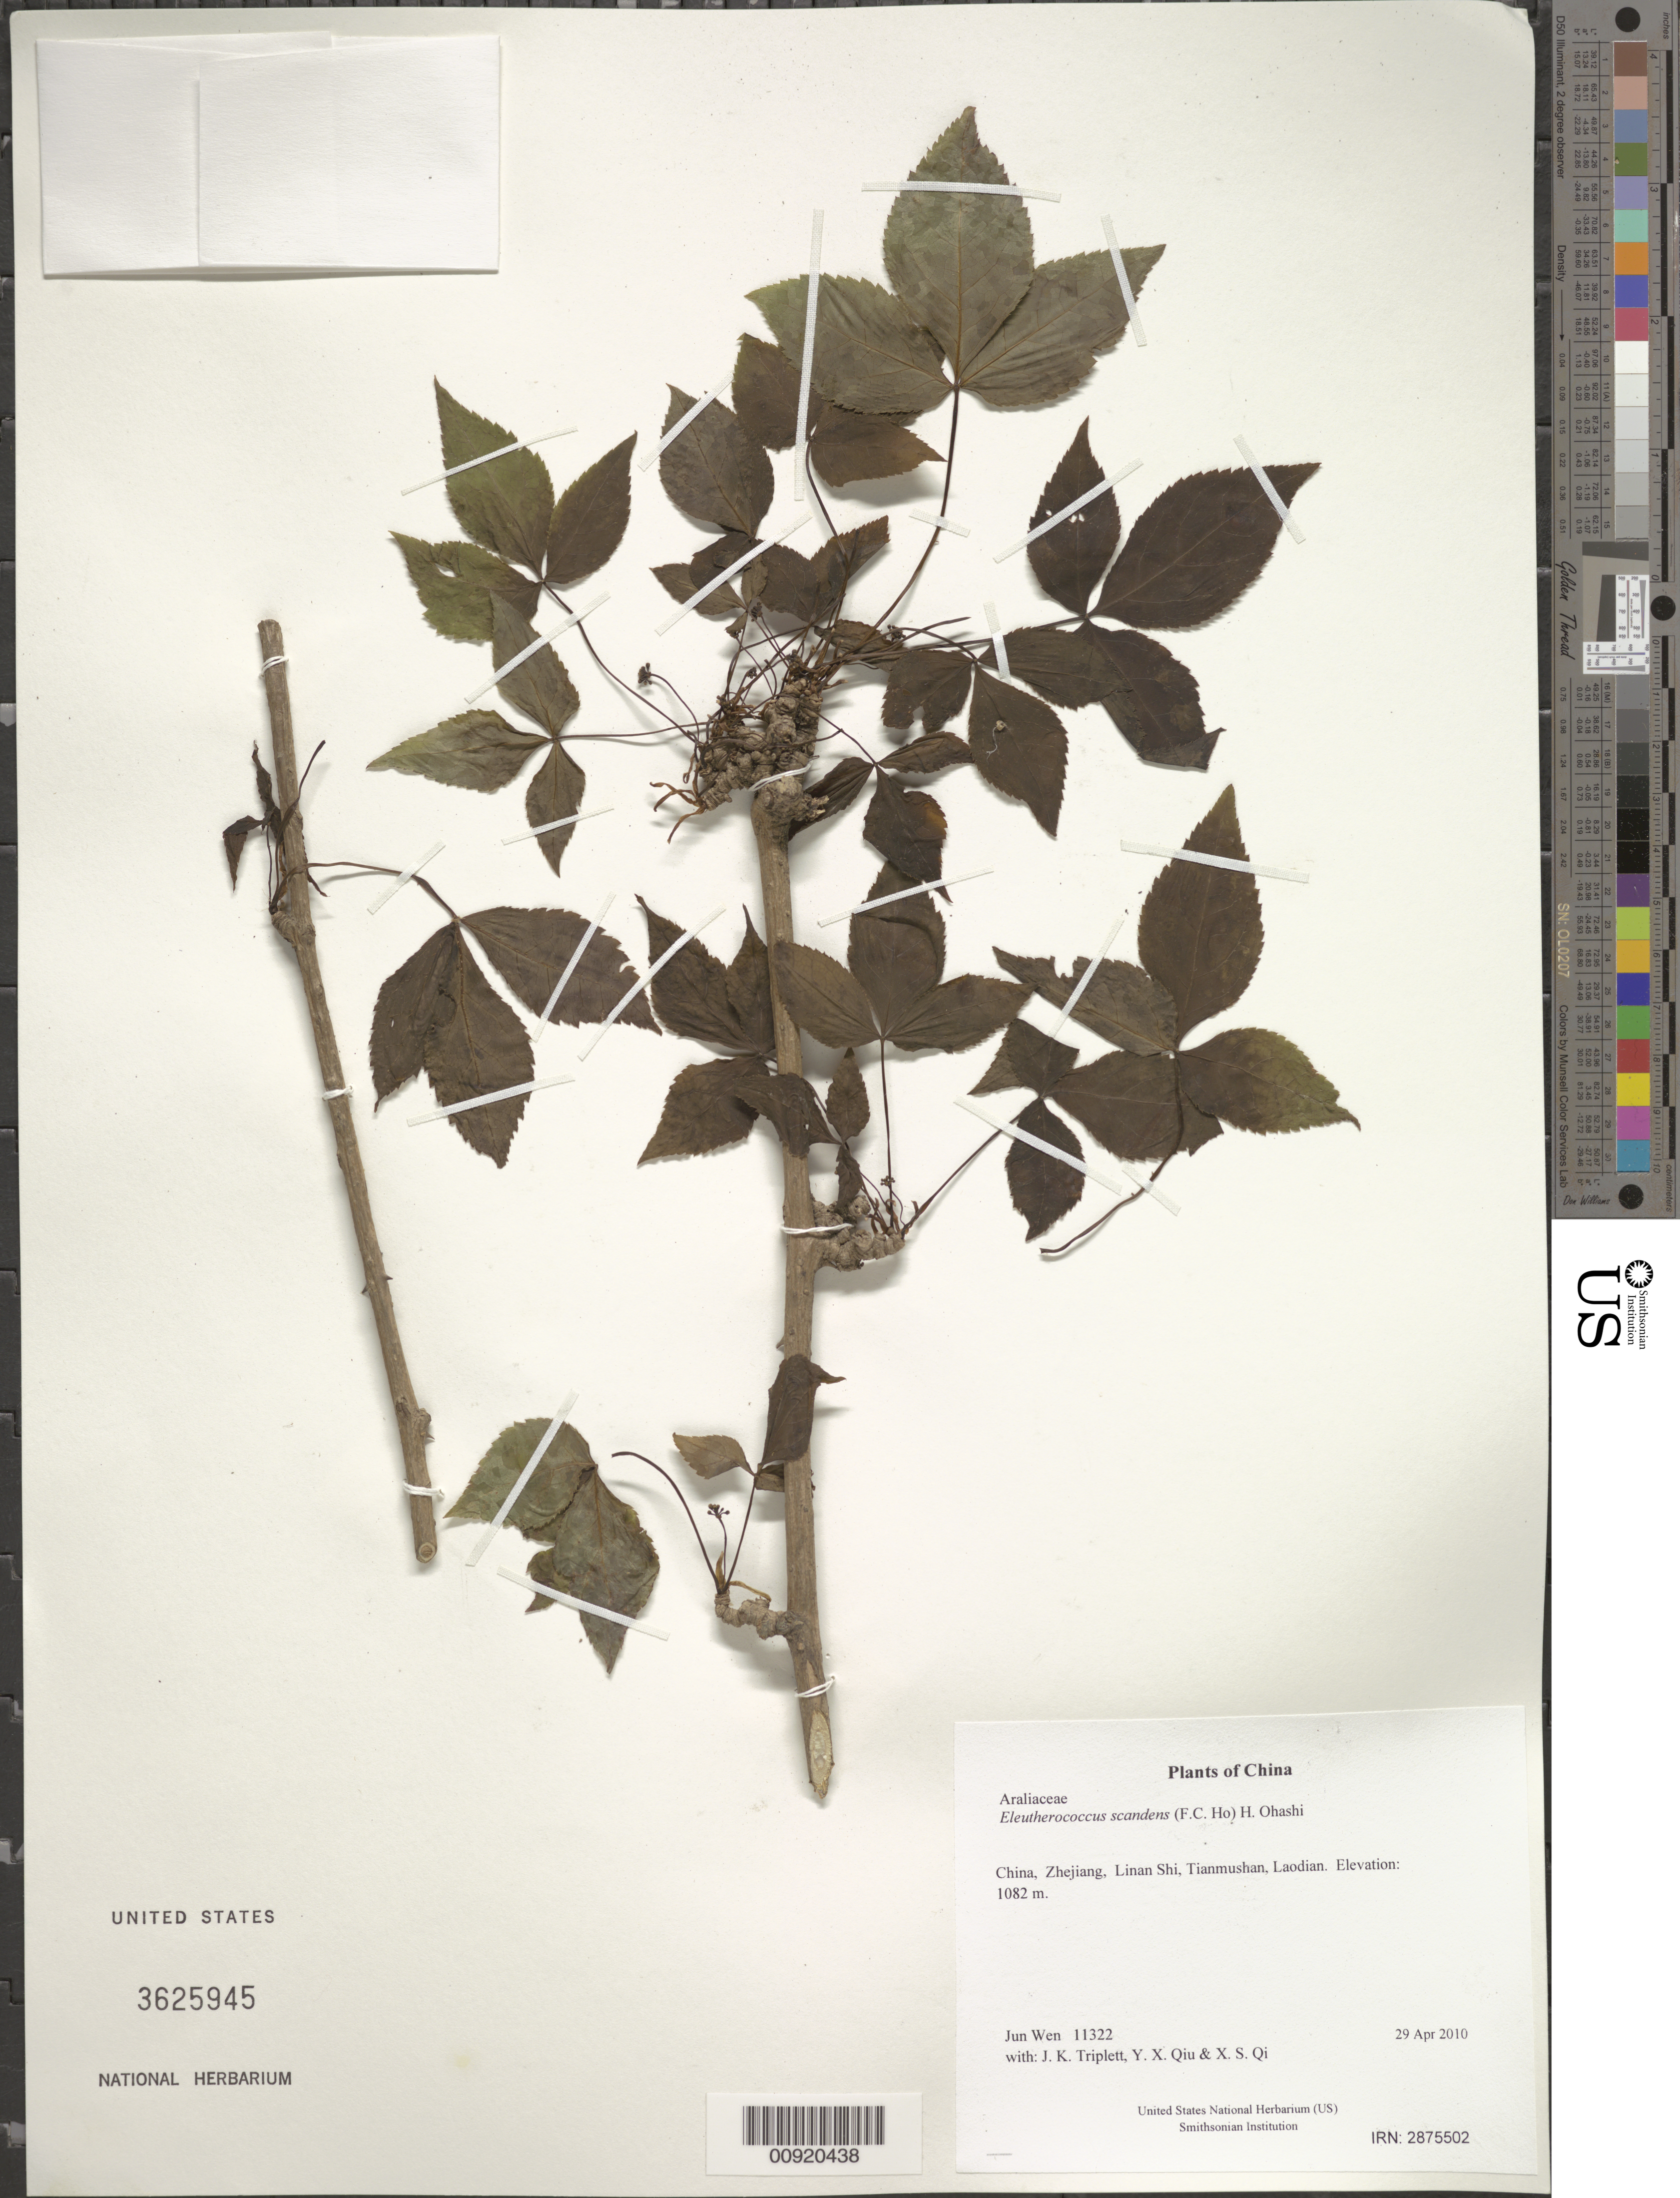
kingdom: Plantae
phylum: Tracheophyta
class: Magnoliopsida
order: Apiales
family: Araliaceae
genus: Eleutherococcus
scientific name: Eleutherococcus scandens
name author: (F.C. Ho) H. Ohashi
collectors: J. Wen, J. K. Triplett, Y. X. Qiu & X. S. Qi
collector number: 11322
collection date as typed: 29 Apr 2010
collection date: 2010-04-29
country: China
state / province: Zhejiang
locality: Linan Shi, Tianmushan, Laodian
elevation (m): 1082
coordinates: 30 20.537 N, 119 25.997 E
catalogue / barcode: US 3625945